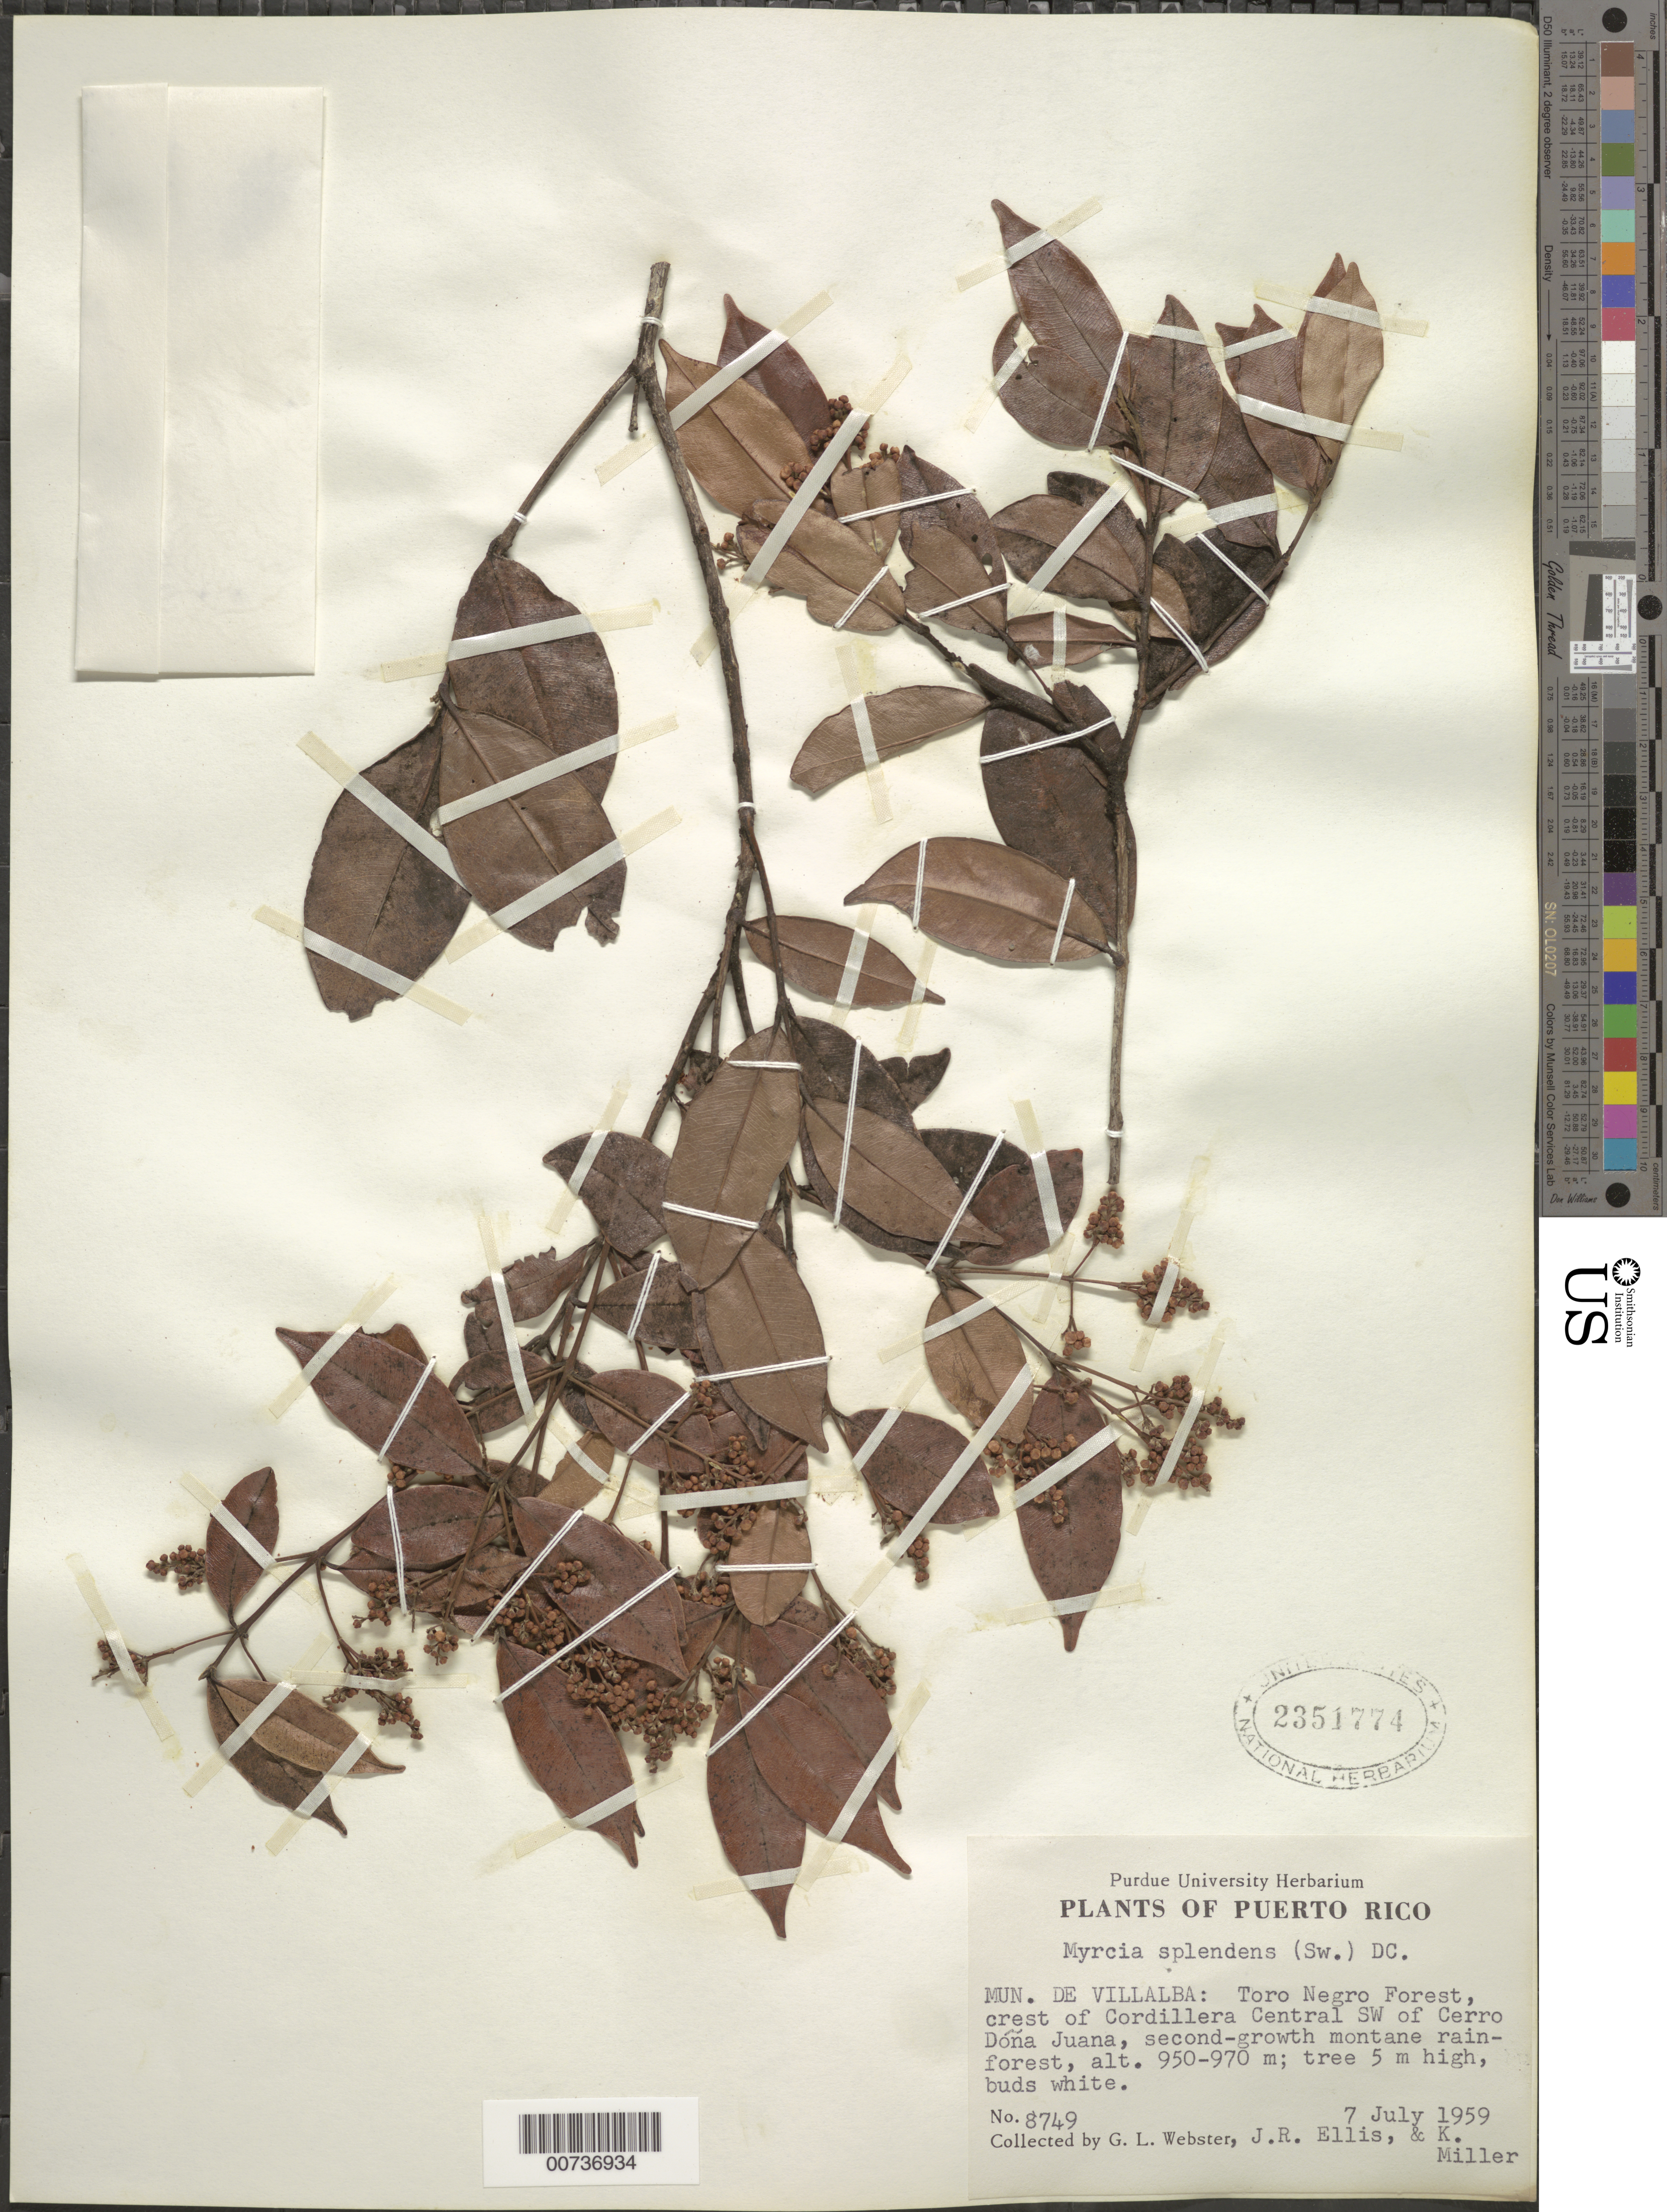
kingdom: Plantae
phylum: Tracheophyta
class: Magnoliopsida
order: Myrtales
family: Myrtaceae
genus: Myrcia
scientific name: Myrcia splendens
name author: (Sw.) DC.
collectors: G. L. Webster, J. R. Ellis & K. Miller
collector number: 8749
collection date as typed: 07 Jul 1959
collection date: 1959-07-07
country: Puerto Rico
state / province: Villalba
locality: Mun. Villalba: Toro Negro Forest, crest de Cordillera Central SW of Cerro Doña Juana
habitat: Second-growth montane rainforest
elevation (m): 950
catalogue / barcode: US 2351774